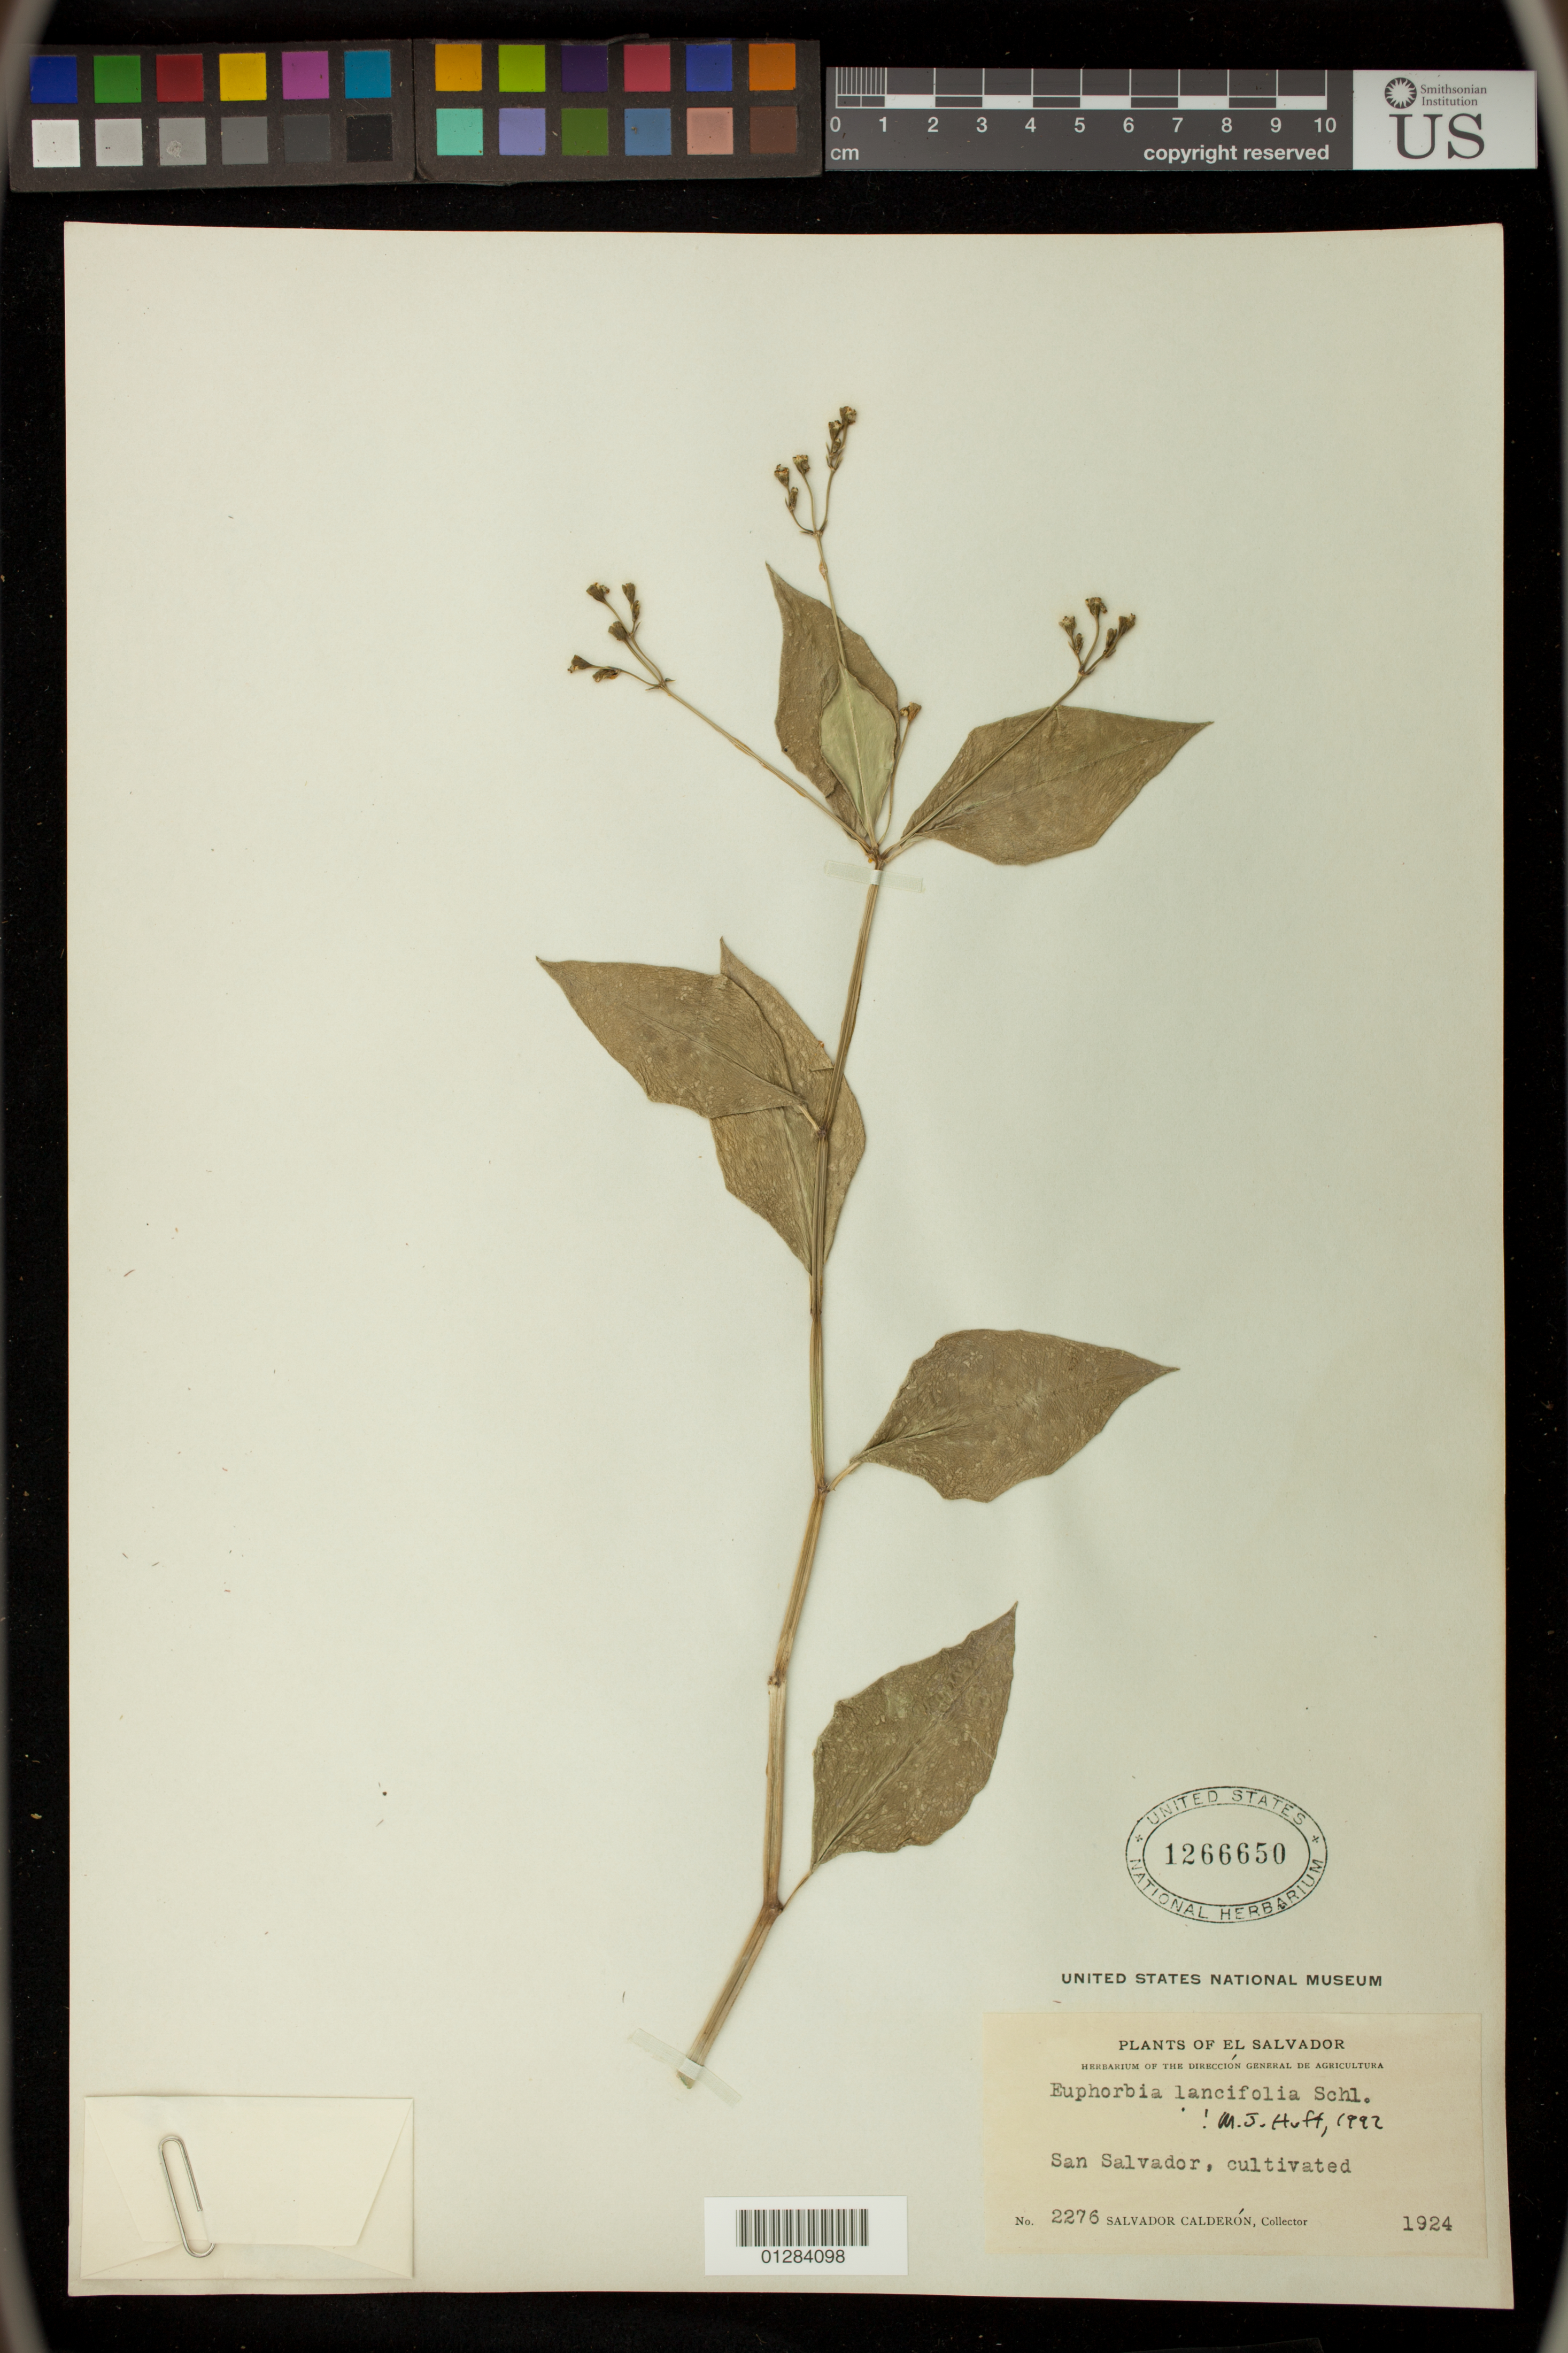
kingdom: Plantae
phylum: Tracheophyta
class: Magnoliopsida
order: Malpighiales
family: Euphorbiaceae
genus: Euphorbia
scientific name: Euphorbia lancifolia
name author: Schltdl.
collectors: S. Calderón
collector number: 2276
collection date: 1924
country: El Salvador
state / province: San Salvador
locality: San Salvador, cultivated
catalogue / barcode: US 1266650